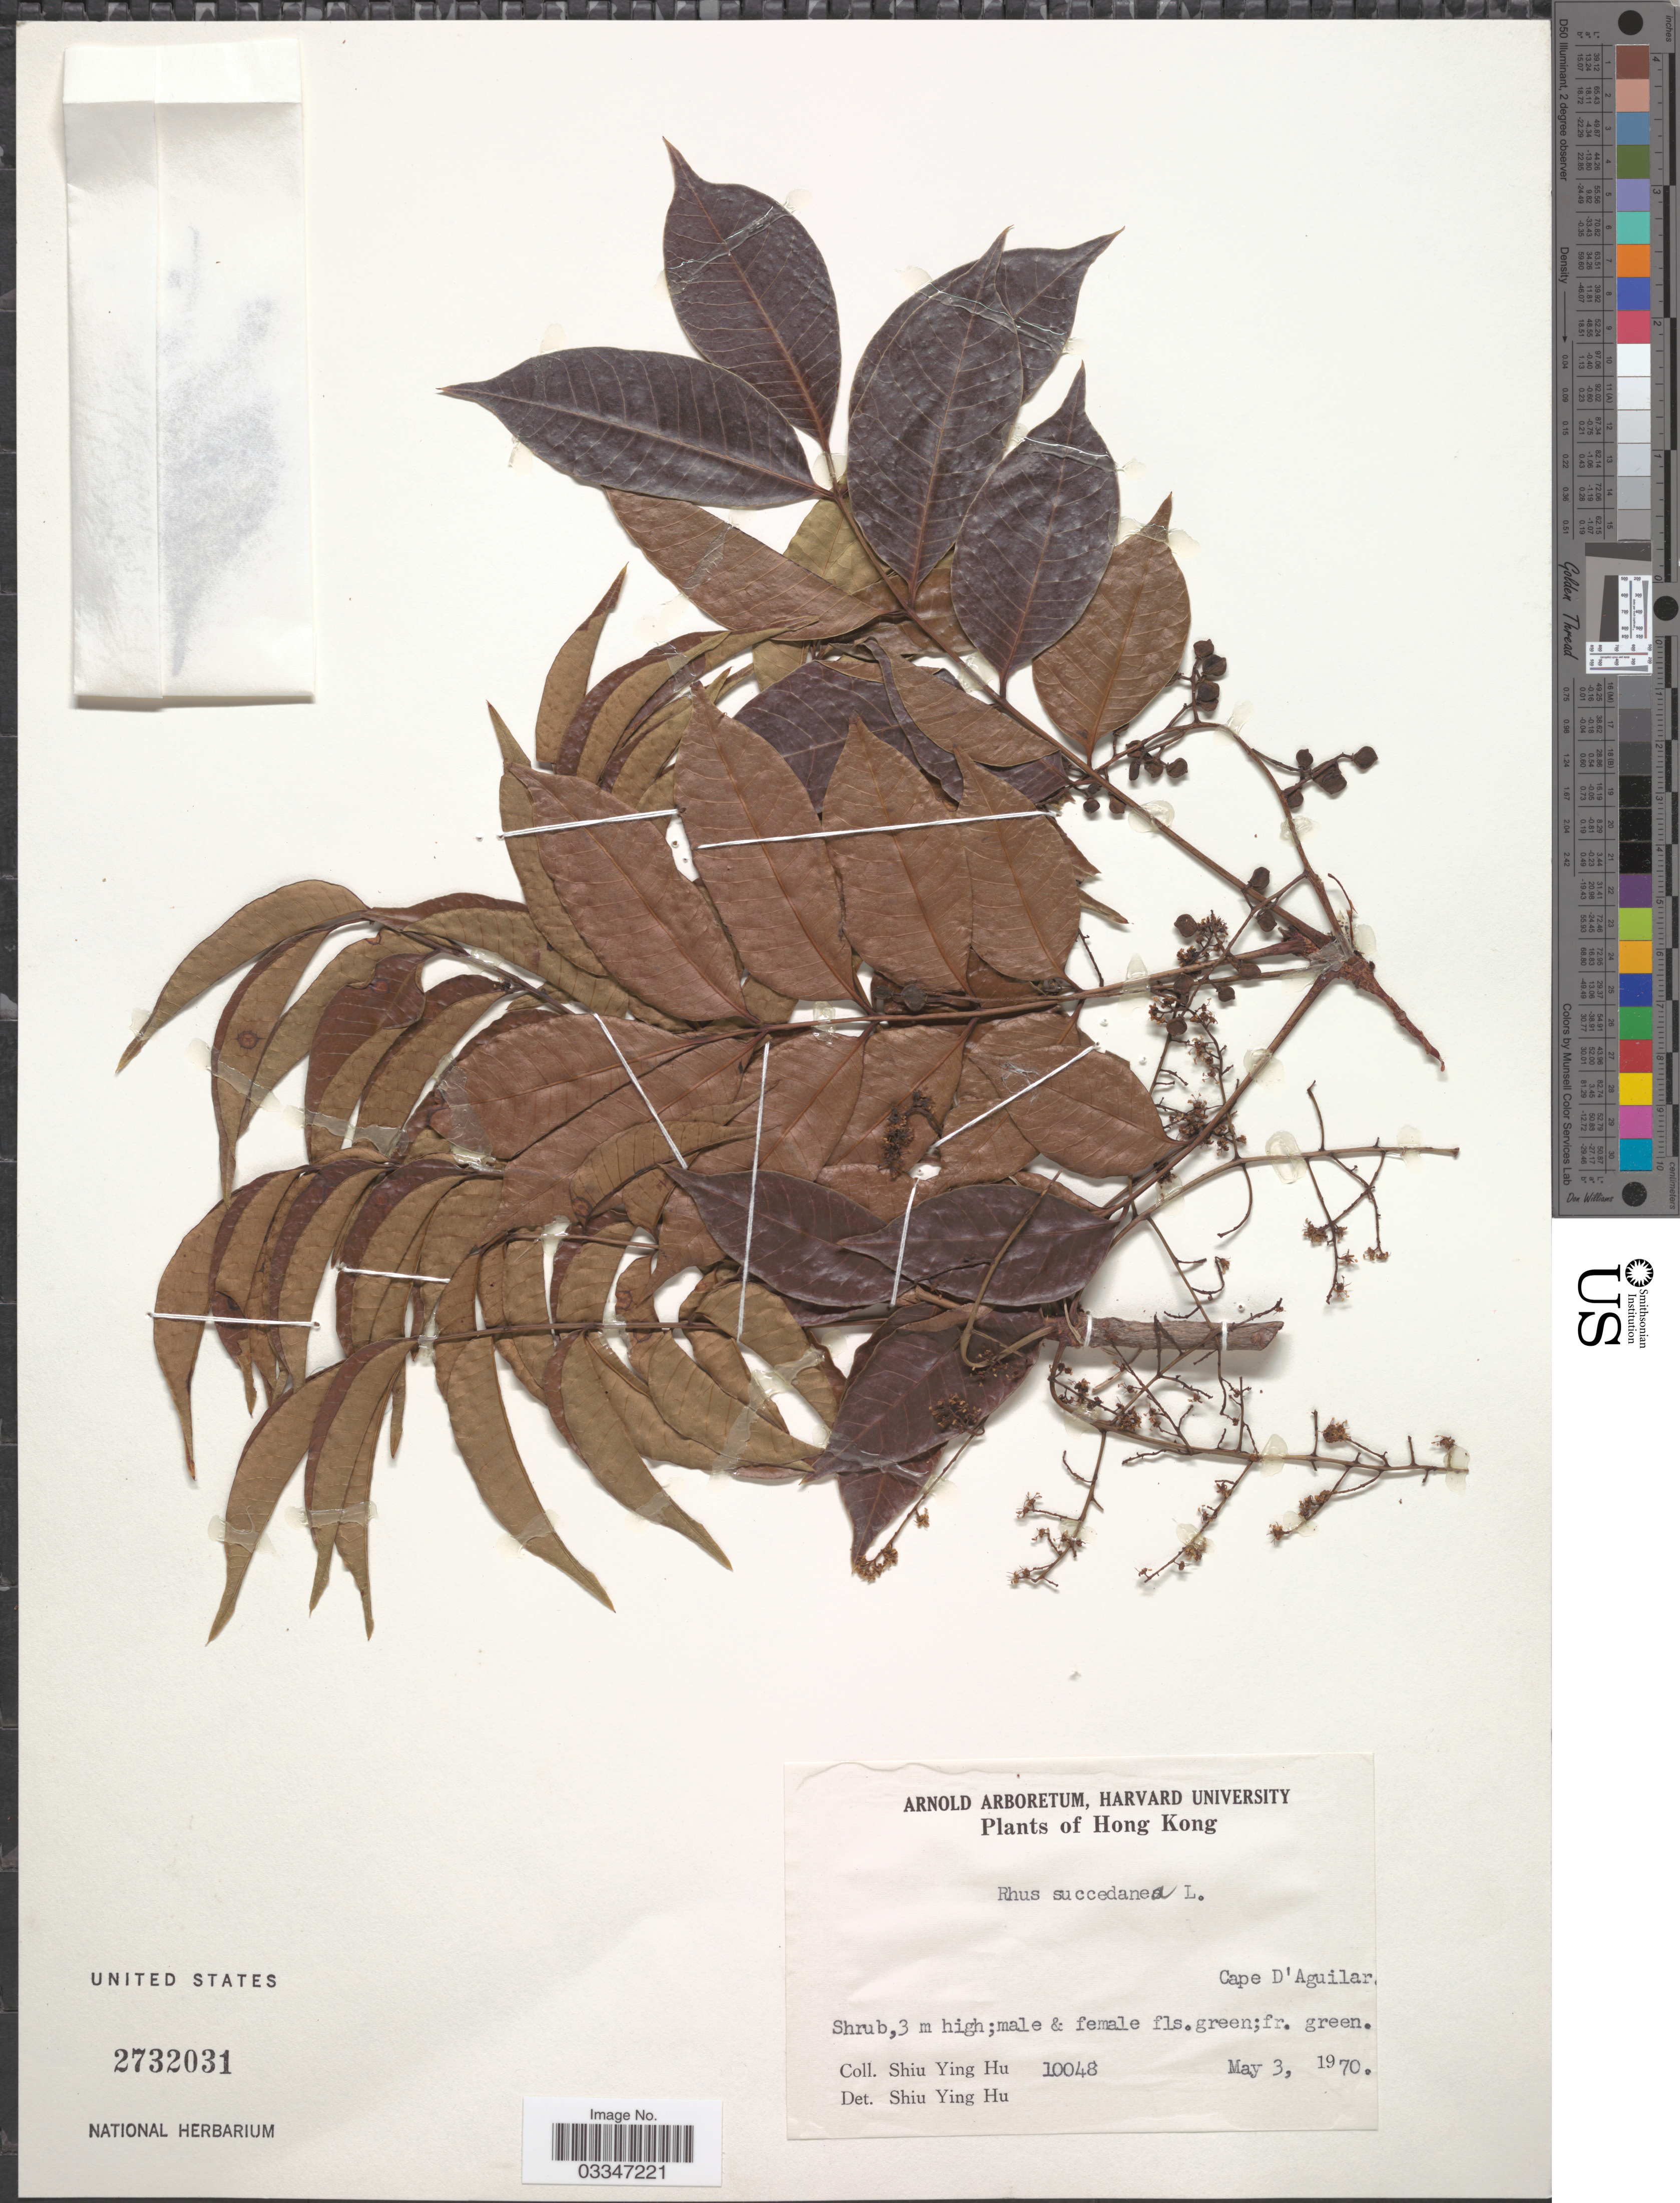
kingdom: Plantae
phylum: Tracheophyta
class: Magnoliopsida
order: Sapindales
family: Anacardiaceae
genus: Rhus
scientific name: Rhus succedanea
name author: L.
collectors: S. Y. Hu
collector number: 10048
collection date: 1970-05-03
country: China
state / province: Hong Kong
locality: Cape D'Aguilar.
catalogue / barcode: US 2732031